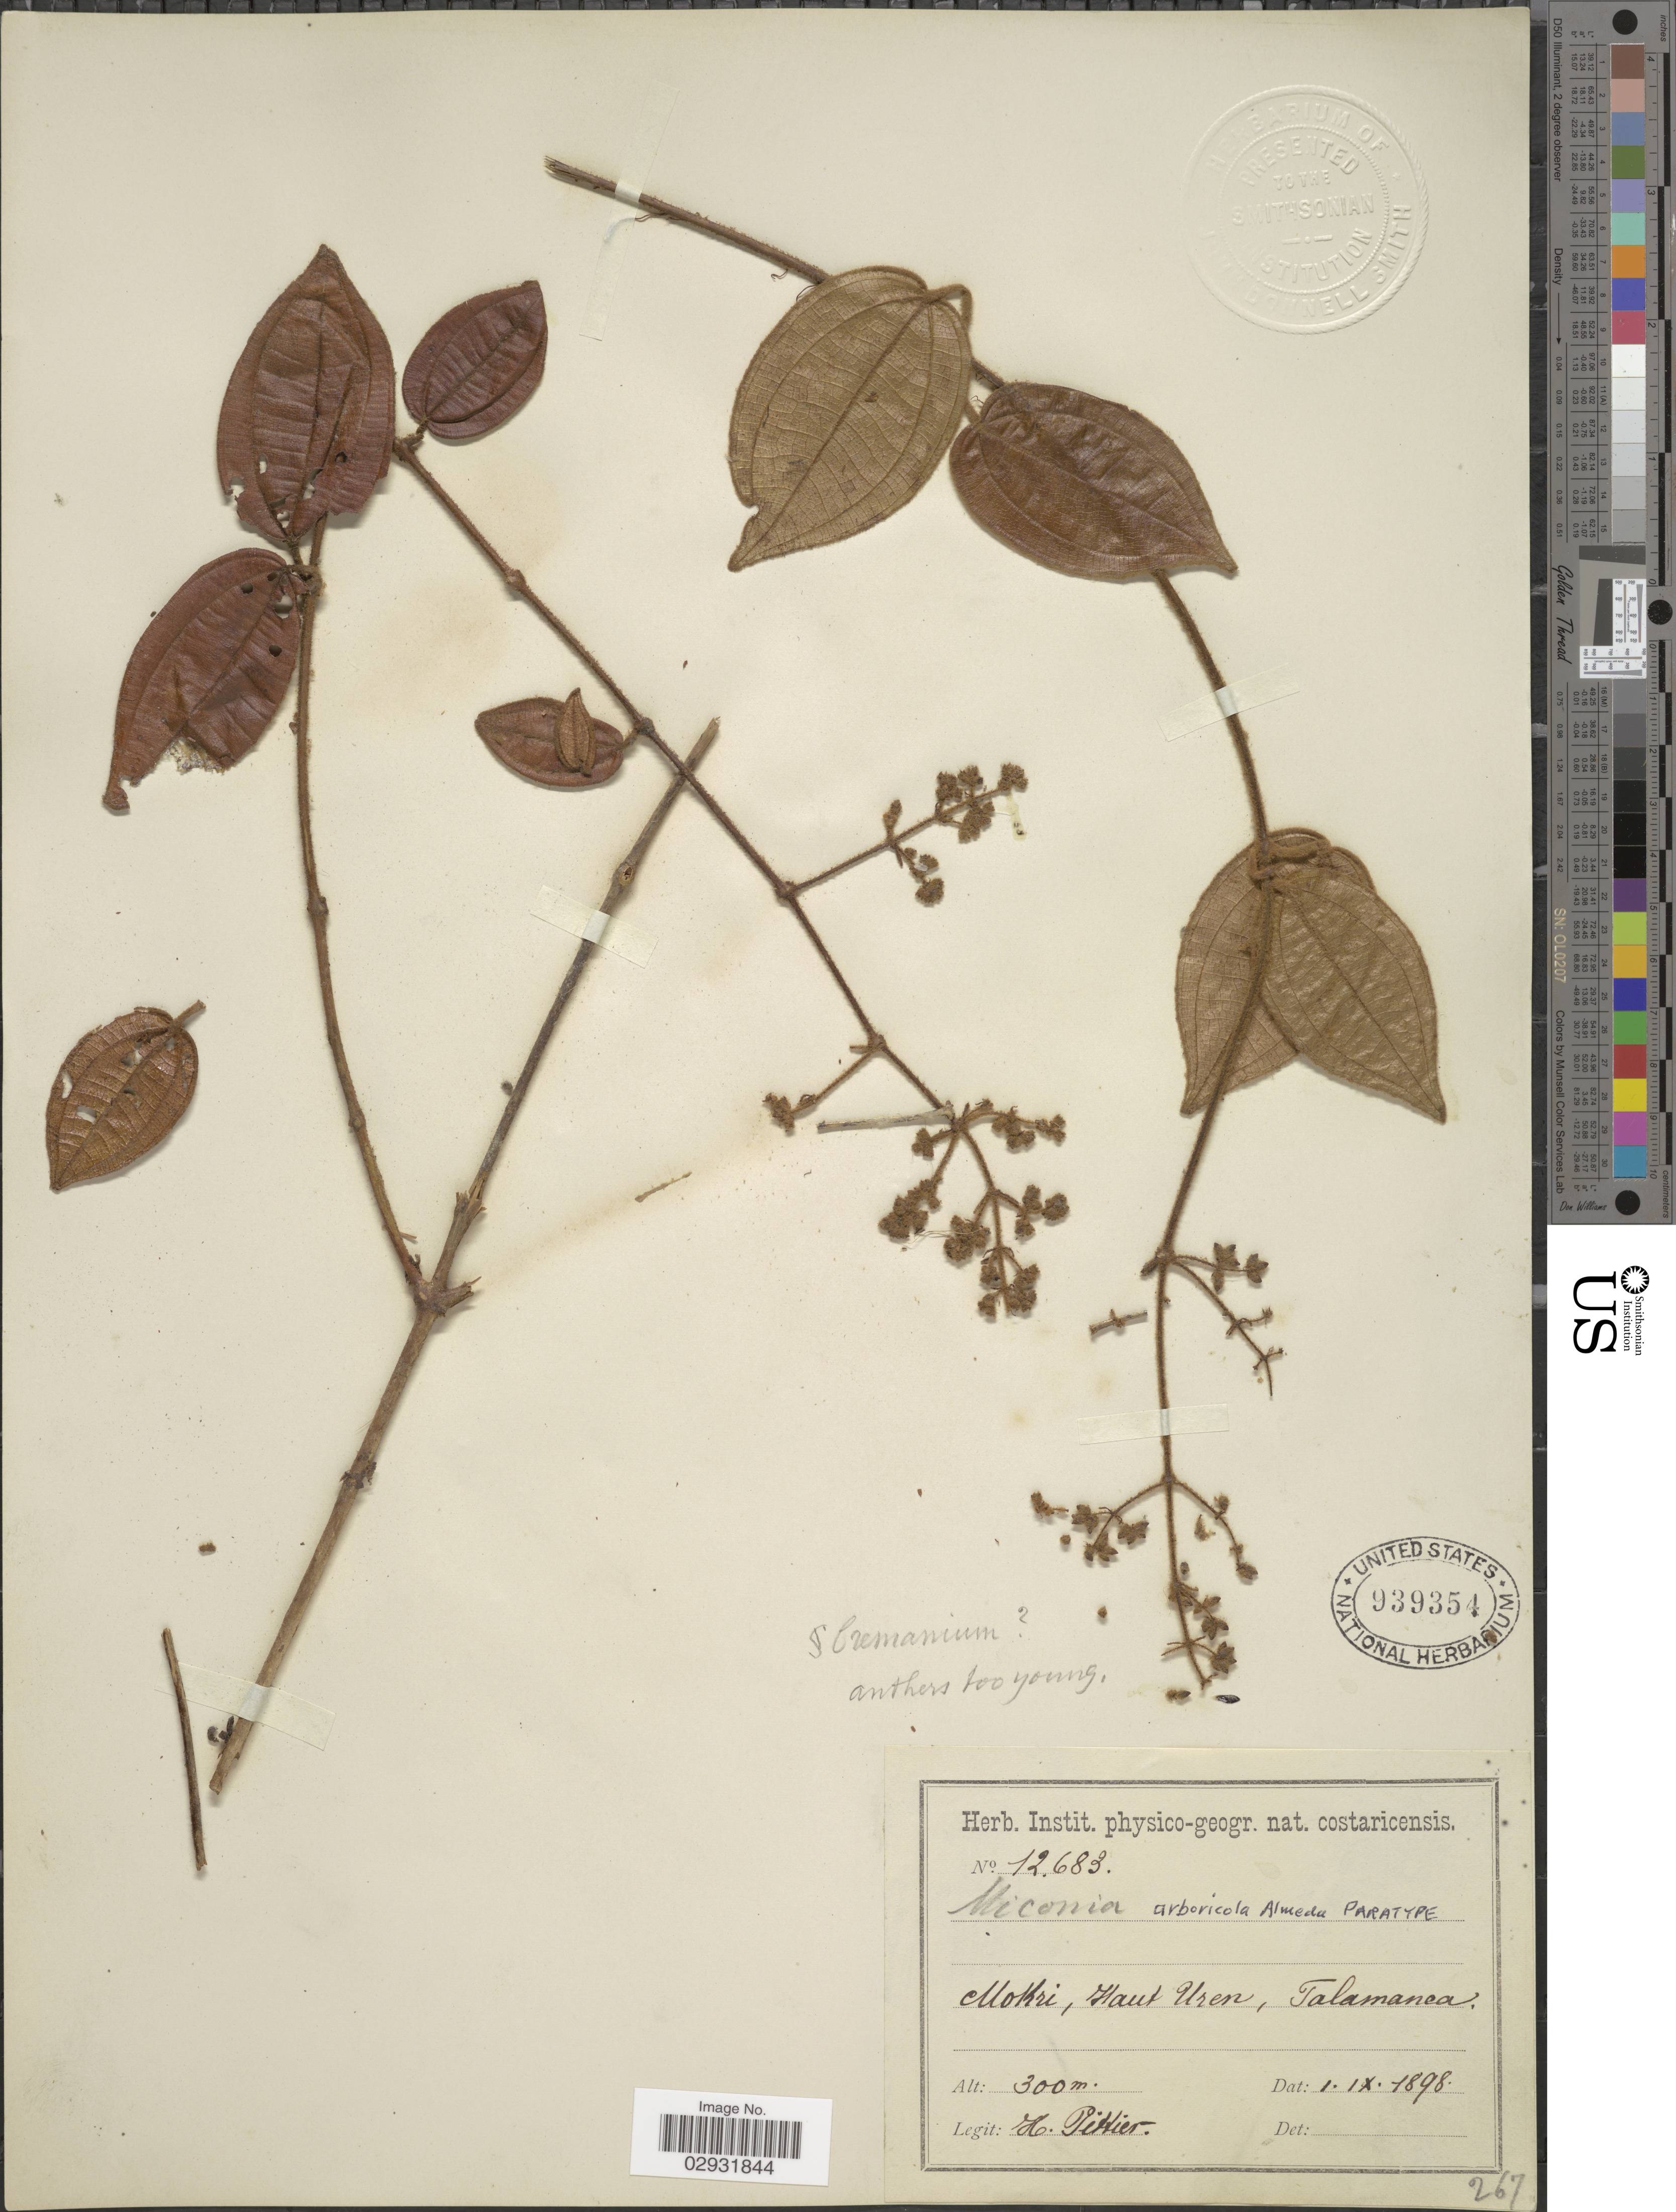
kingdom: Plantae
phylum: Tracheophyta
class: Magnoliopsida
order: Myrtales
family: Melastomataceae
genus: Miconia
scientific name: Miconia arboricola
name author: Almeda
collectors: H. F. Pittier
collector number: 12683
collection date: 1898-09-01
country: Costa Rica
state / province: Limón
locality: Mokri, Haut Uren, Talamanca.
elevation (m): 300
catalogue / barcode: US 939354